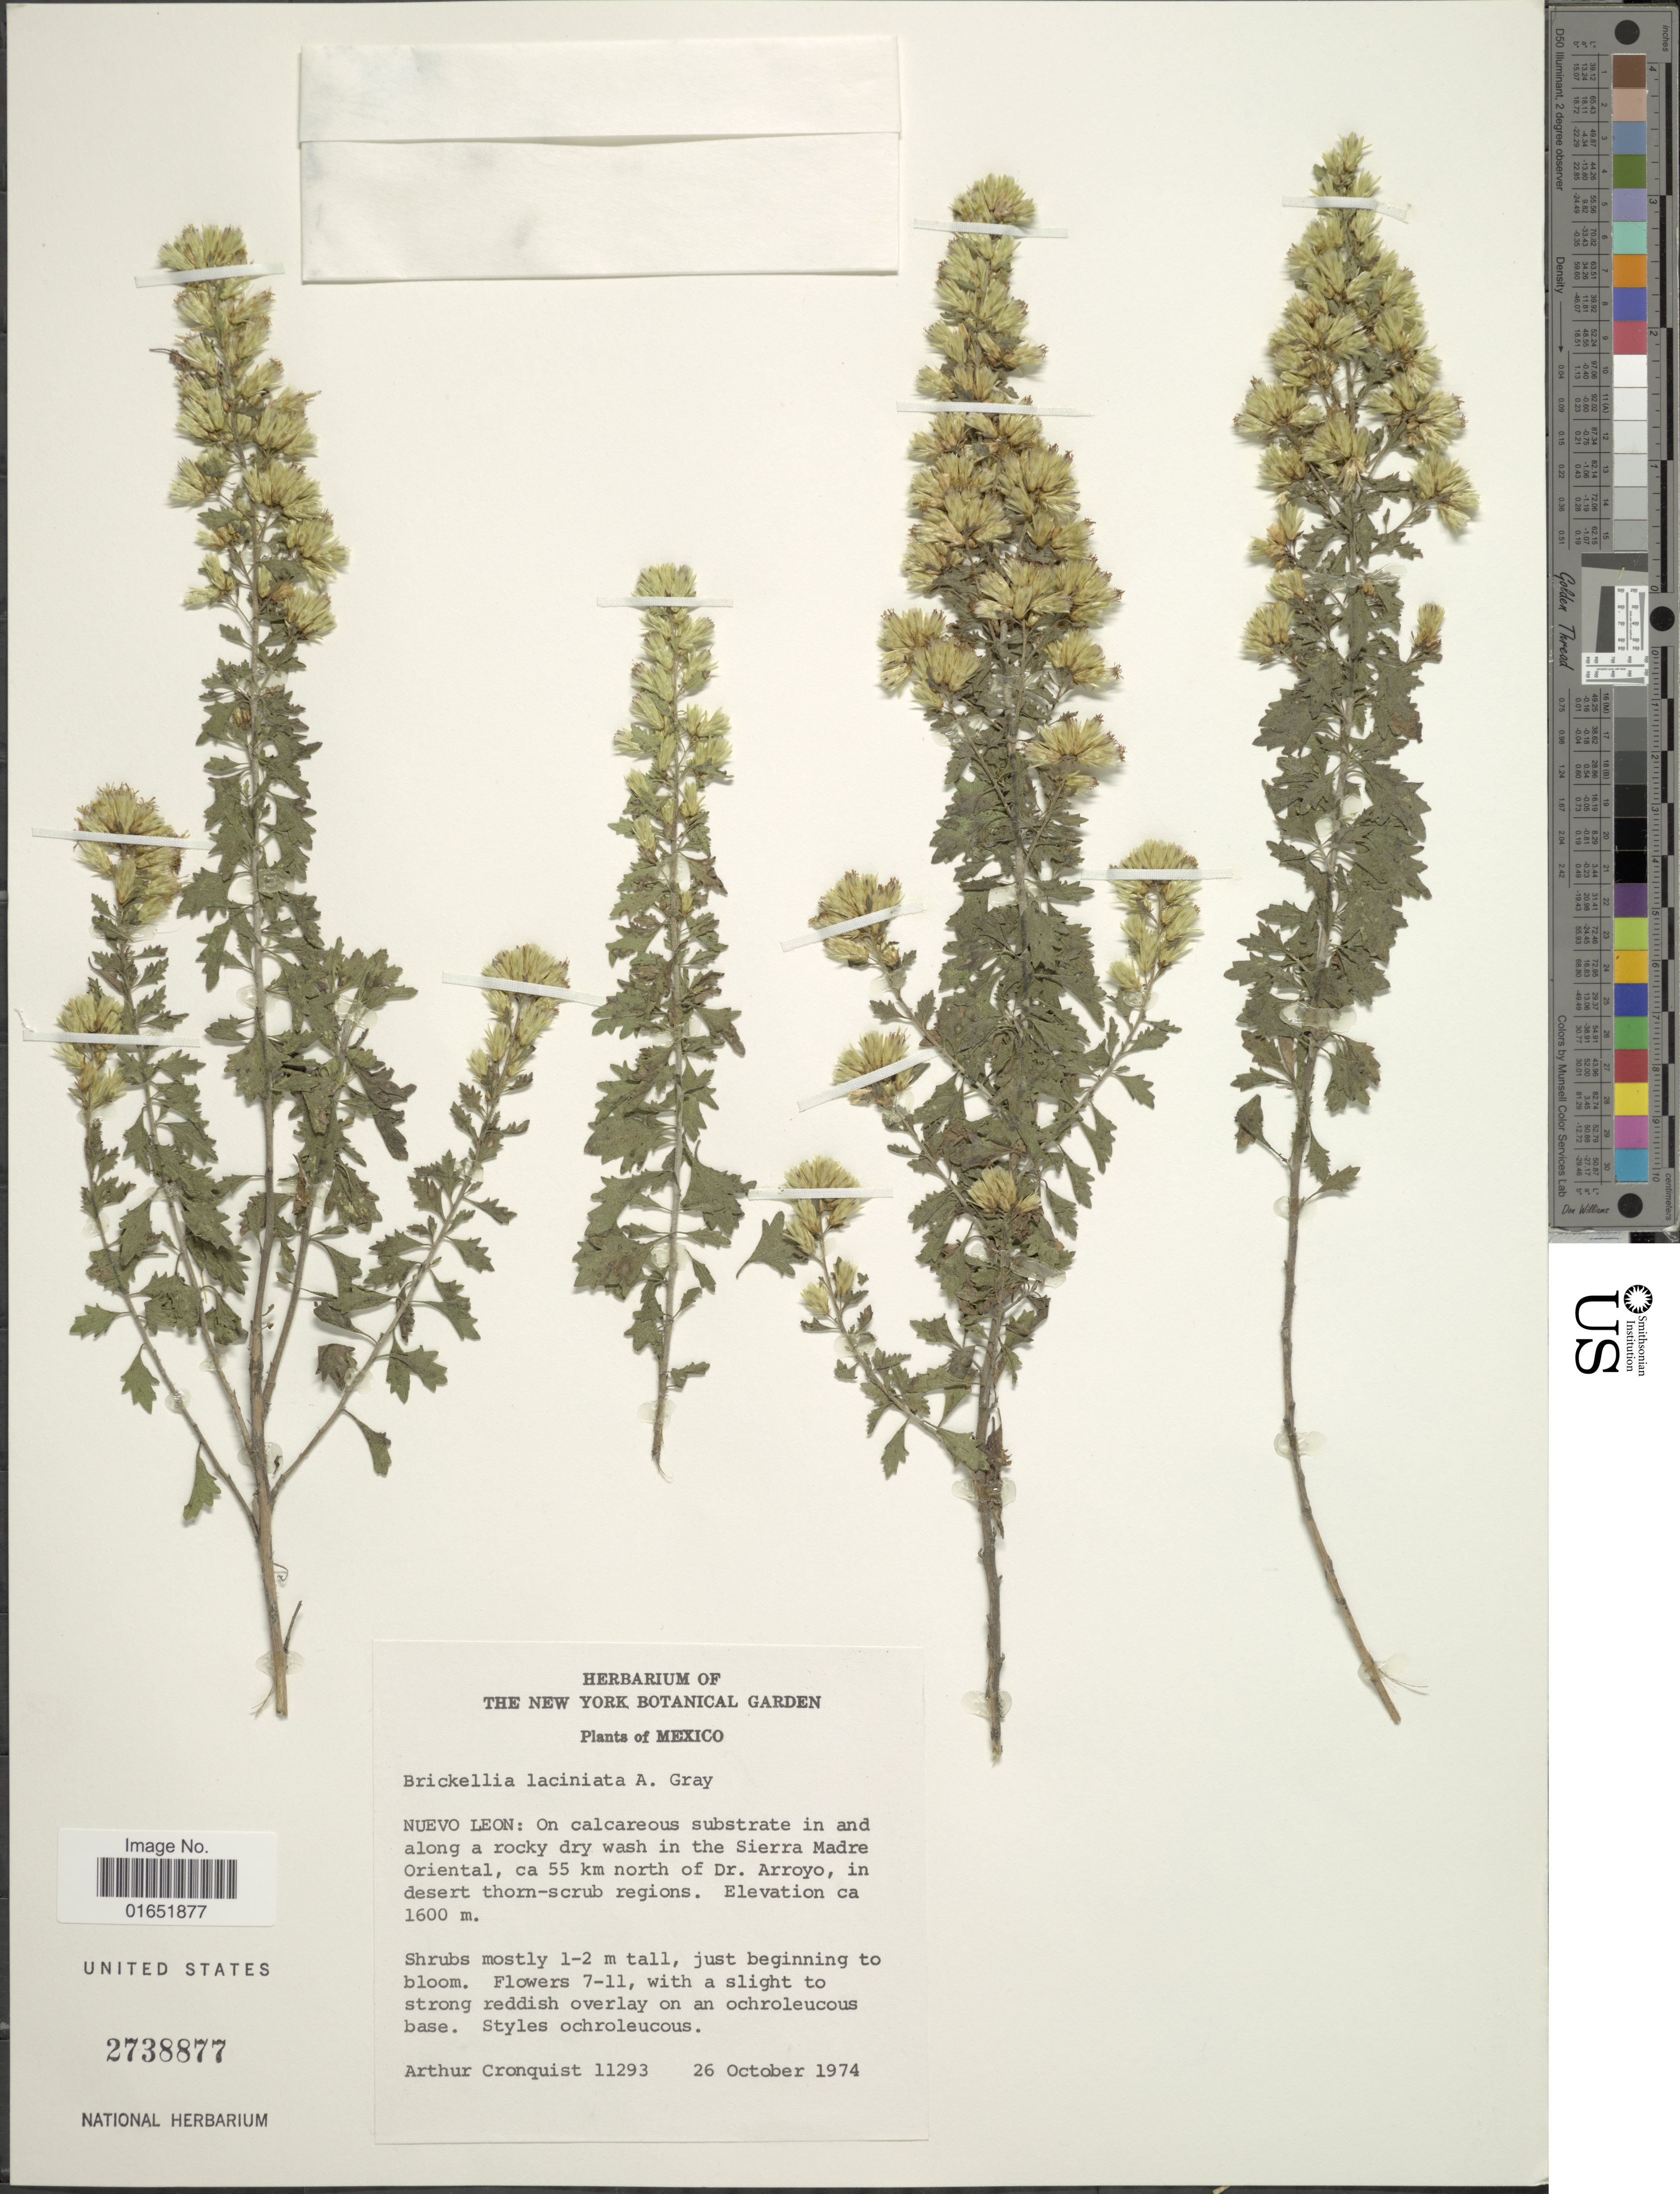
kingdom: Plantae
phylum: Tracheophyta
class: Magnoliopsida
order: Asterales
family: Asteraceae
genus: Brickellia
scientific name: Brickellia laciniata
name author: A. Gray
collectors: A. J. Cronquist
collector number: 11293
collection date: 1974-10-26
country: Mexico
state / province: Nuevo León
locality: On calcareous substrate in and along a rocky dry wash in the Sierra Madre Oriental, ca 55 km north of Dr.Arroyo, in desert thorn-scrub regions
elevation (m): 1600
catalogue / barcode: US 2738877